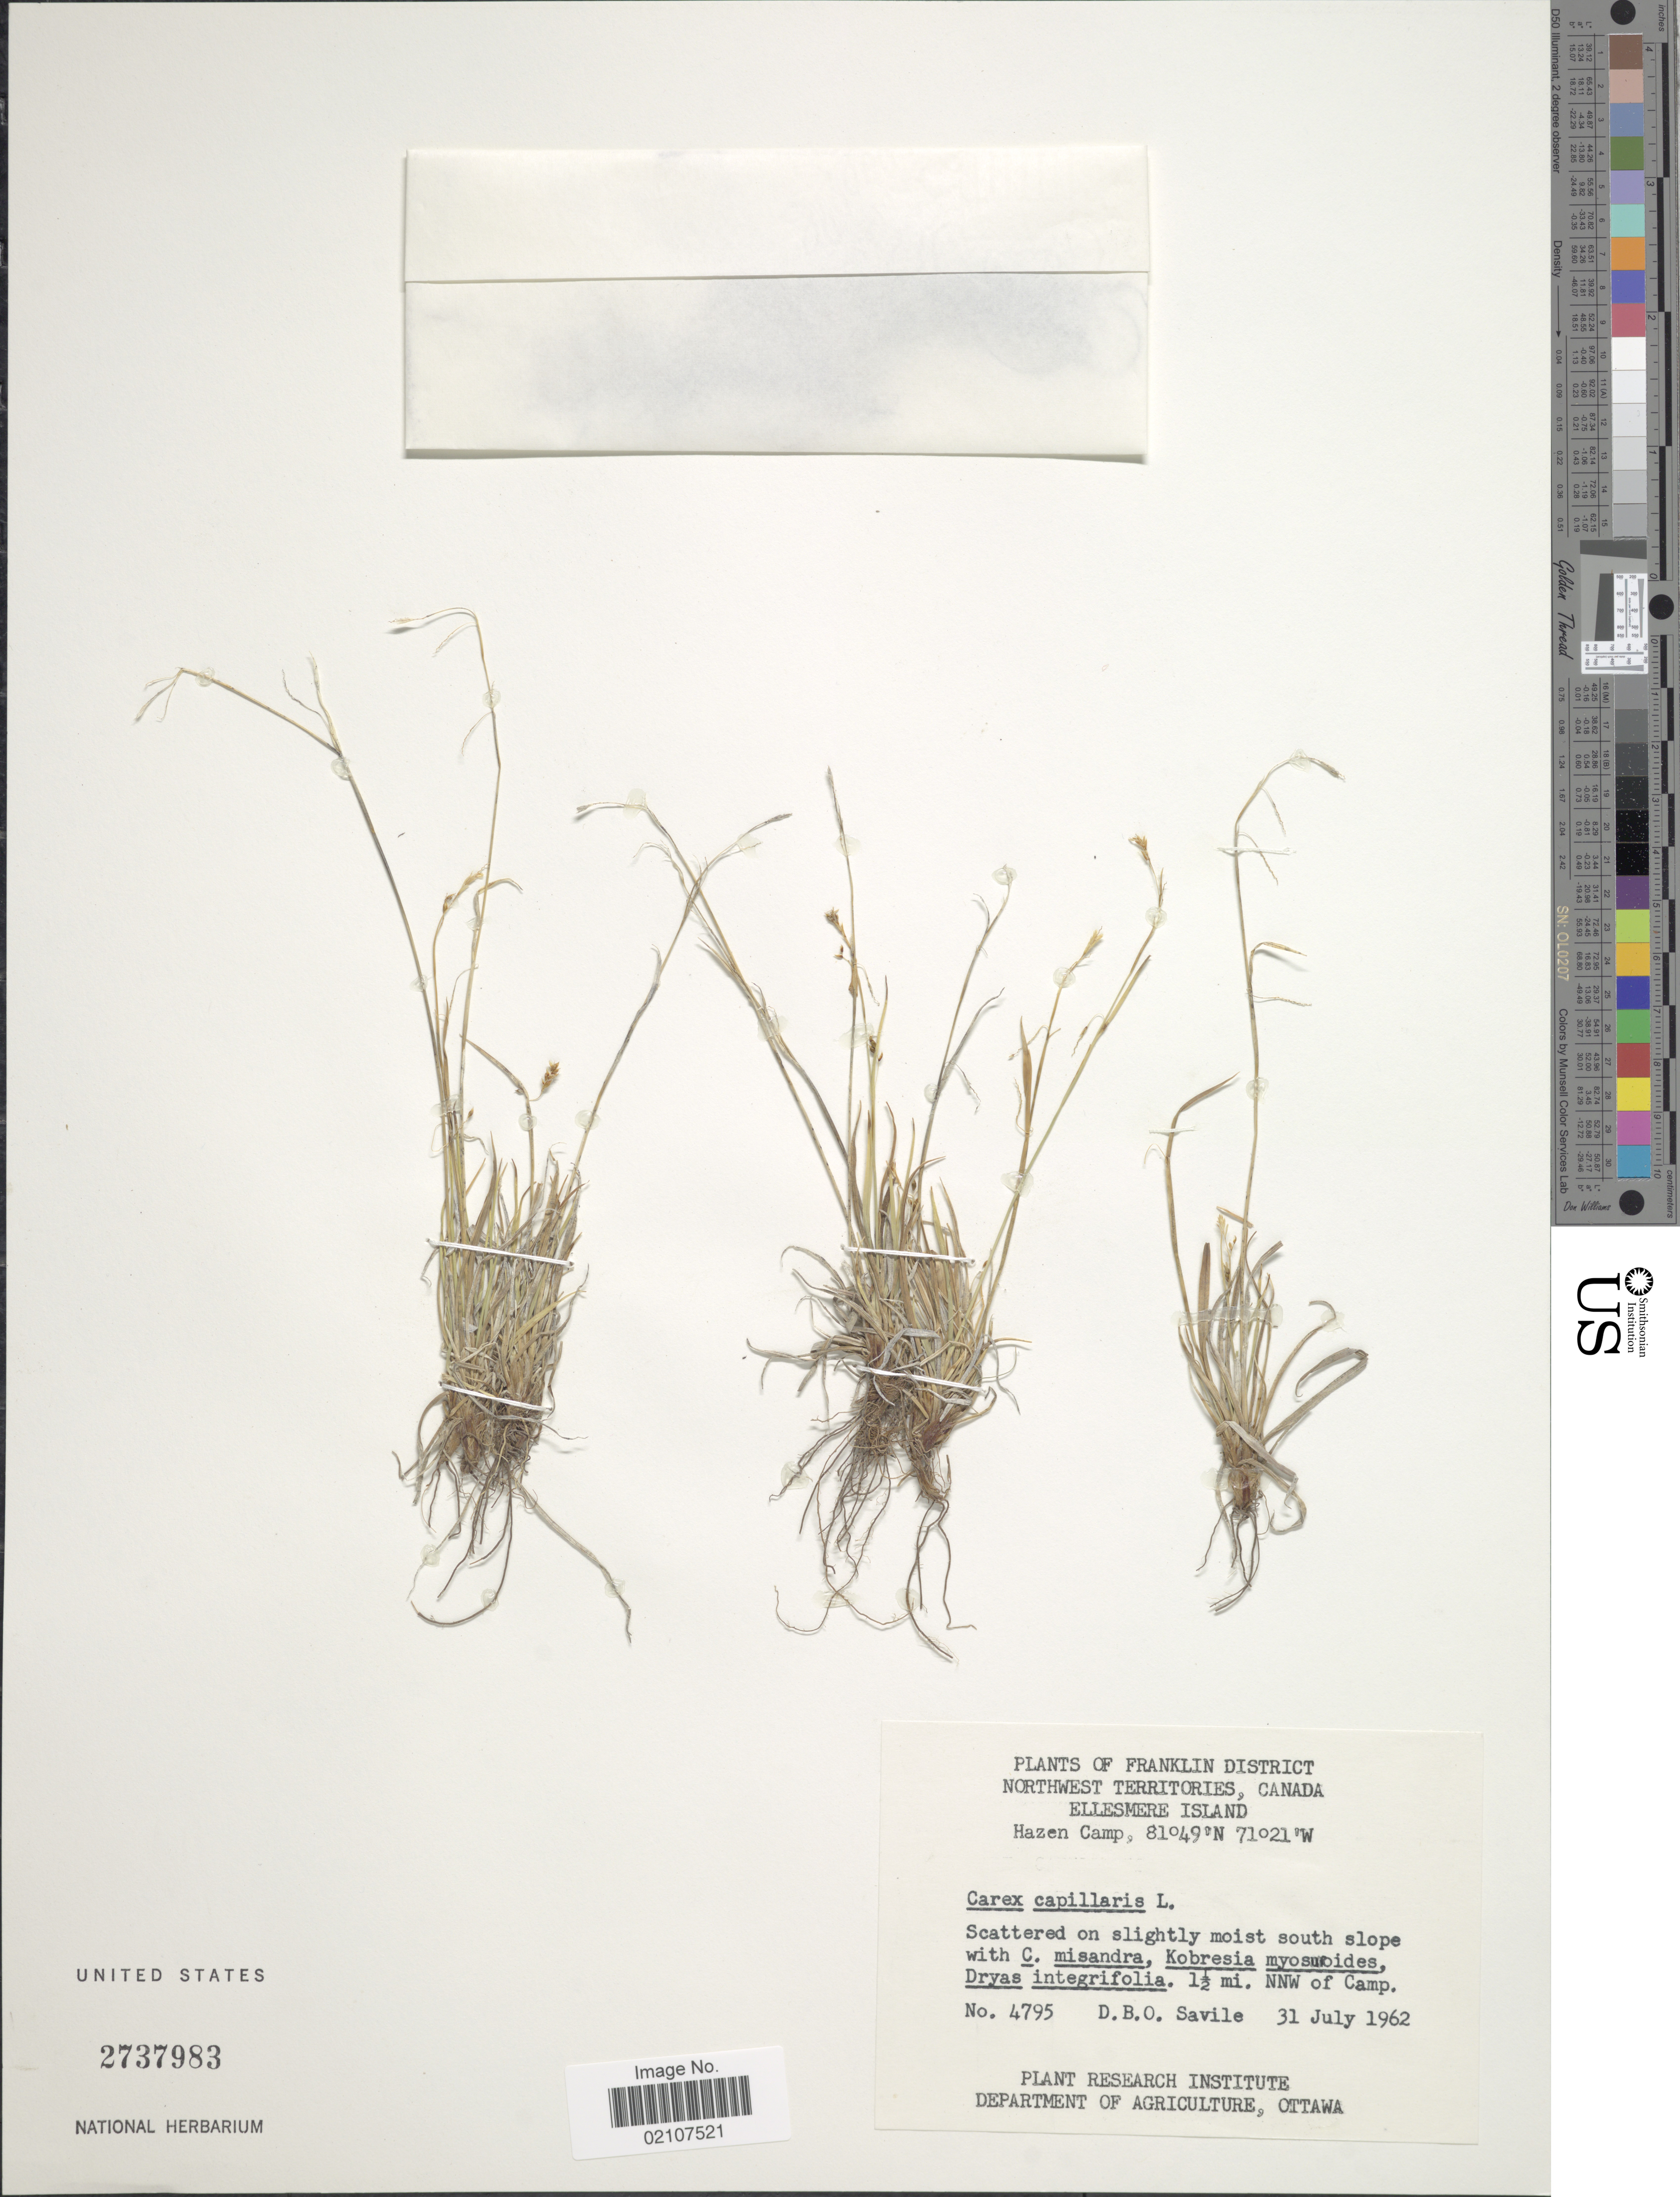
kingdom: Plantae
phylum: Tracheophyta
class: Liliopsida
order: Poales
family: Cyperaceae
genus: Carex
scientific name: Carex capillaris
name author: L.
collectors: D. Savile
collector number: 4795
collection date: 1962-07-31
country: Canada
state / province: Northwest Territories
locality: Franklin District, Ellesmere Island, Hazen Camp, Scattered on slightly moist south slope, 1½ NNW of Camp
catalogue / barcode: US 2737983